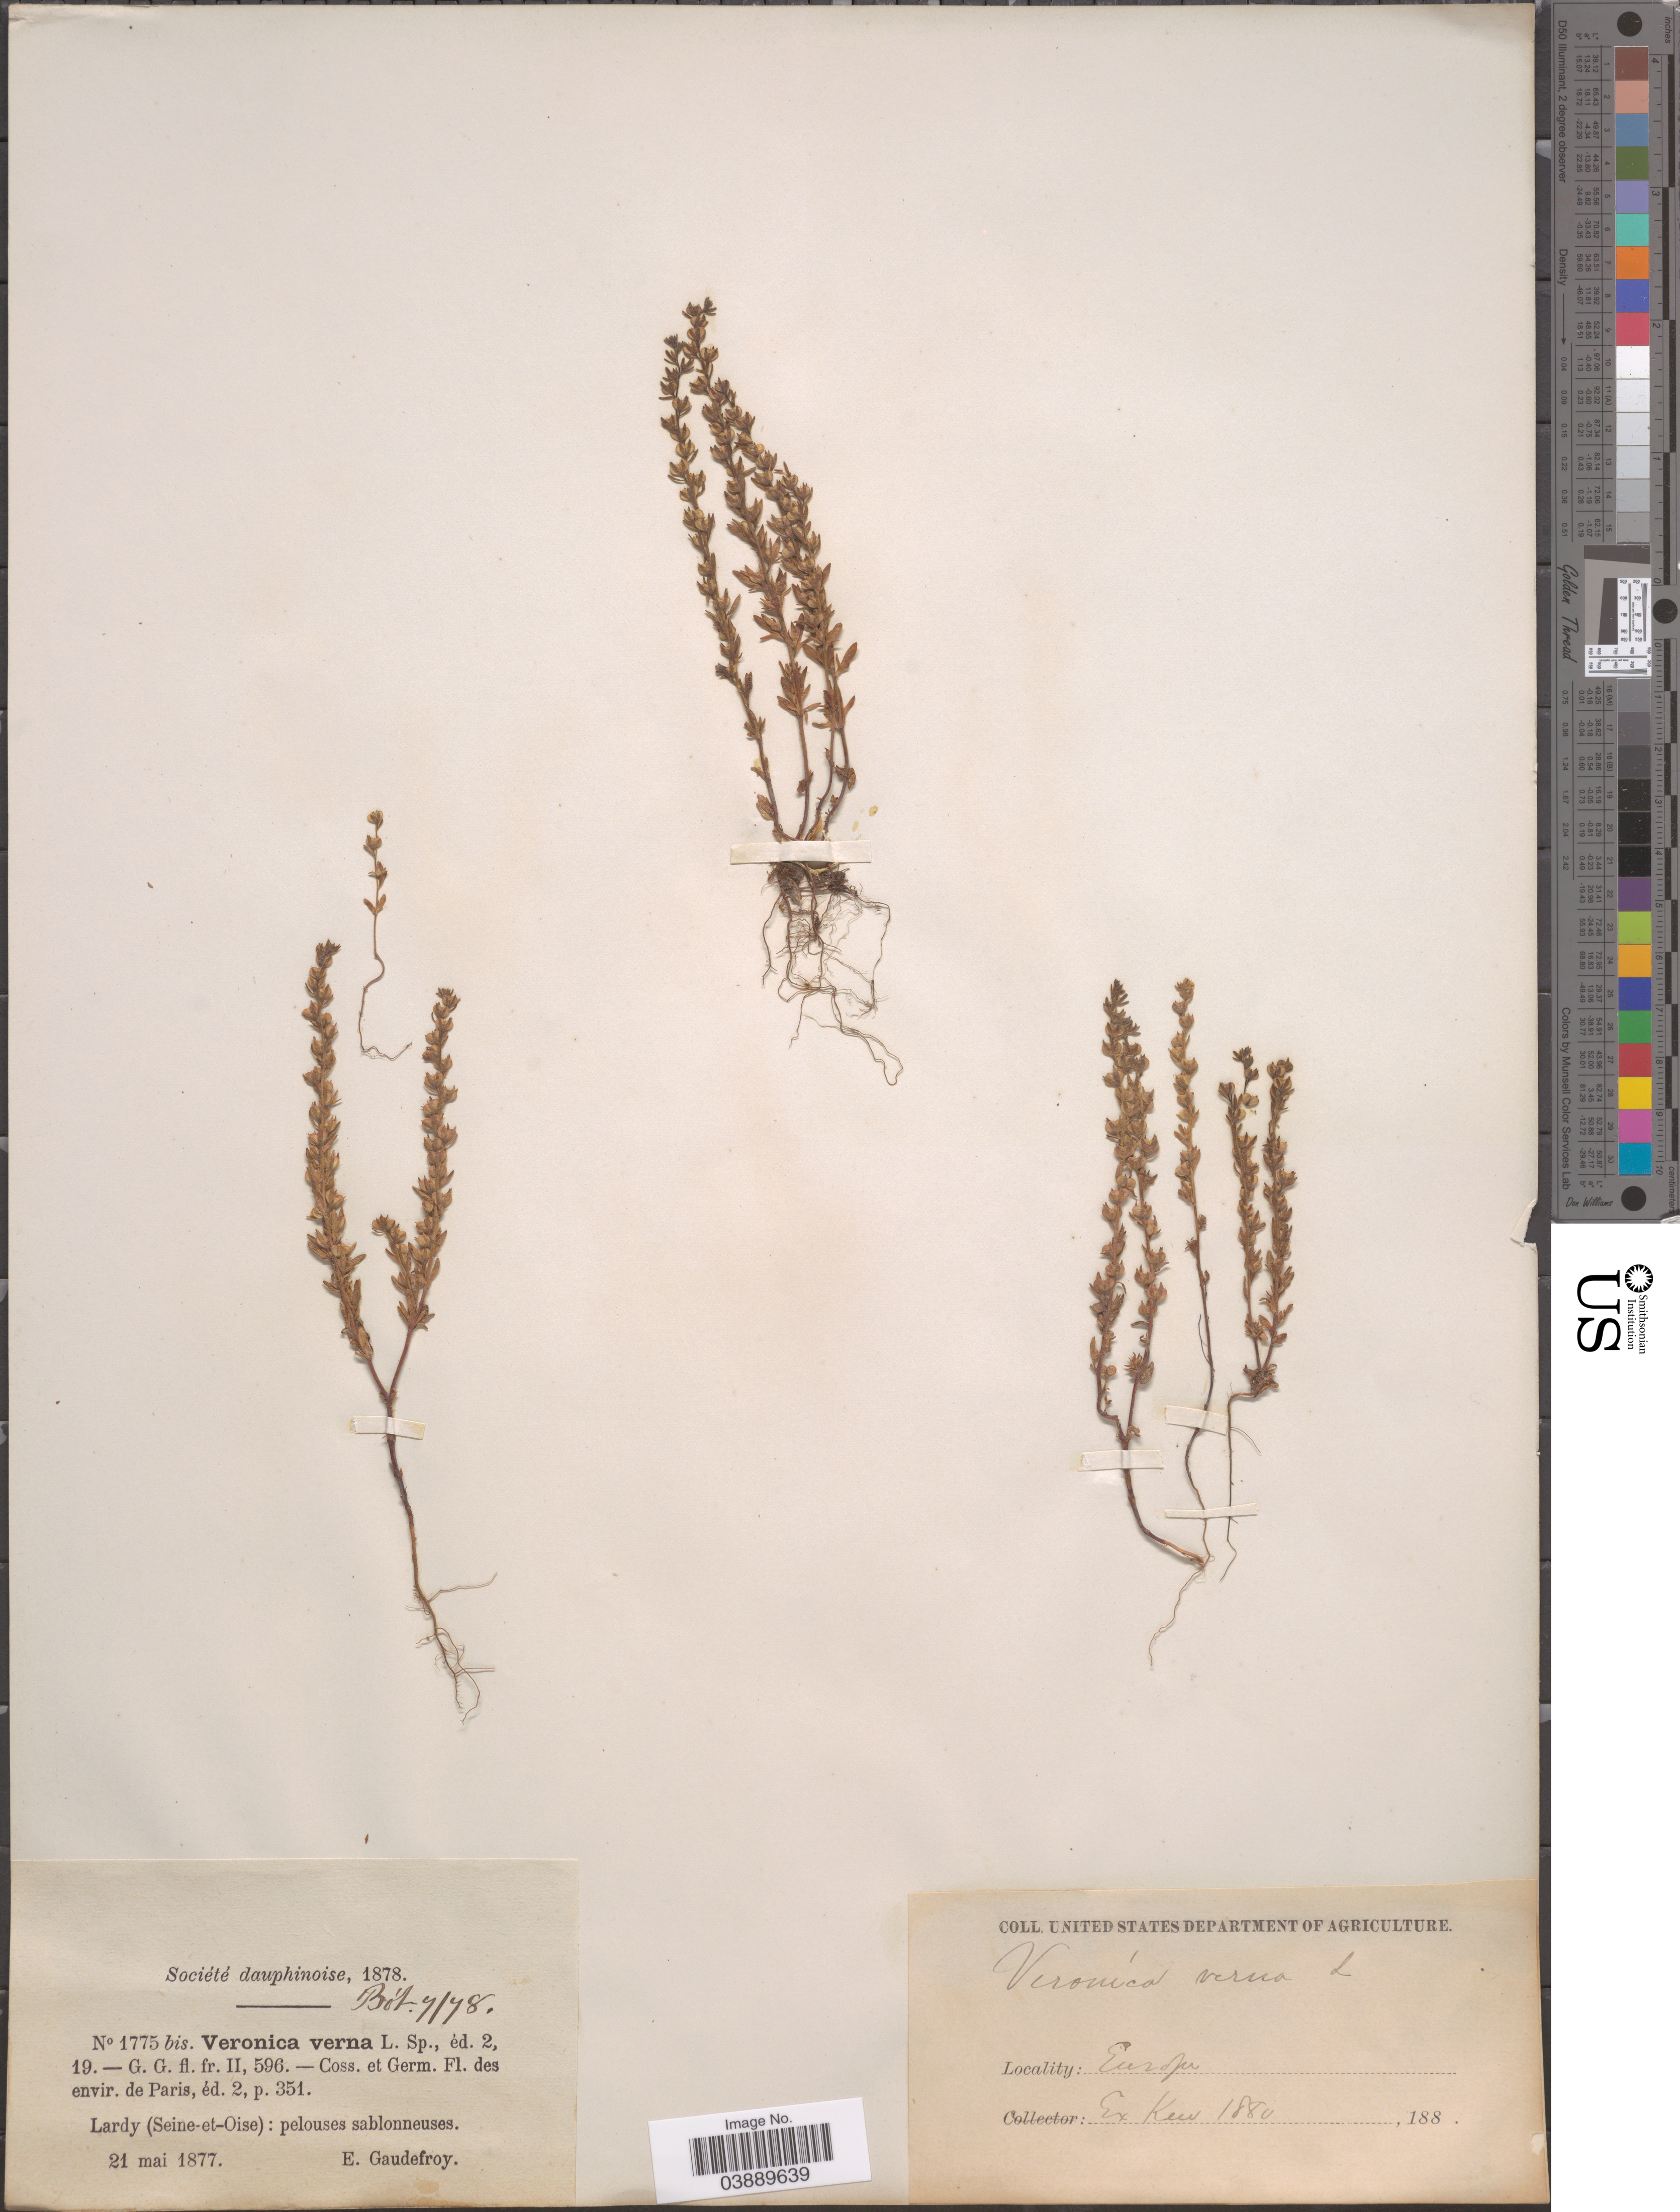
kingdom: Plantae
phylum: Tracheophyta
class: Magnoliopsida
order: Lamiales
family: Plantaginaceae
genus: Veronica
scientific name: Veronica verna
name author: L.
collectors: E. Gaudefroy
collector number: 1775bis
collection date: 1877-05-21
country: France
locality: Europe. Lardy (Seine-et-Oise): pelouses sablonneuses.